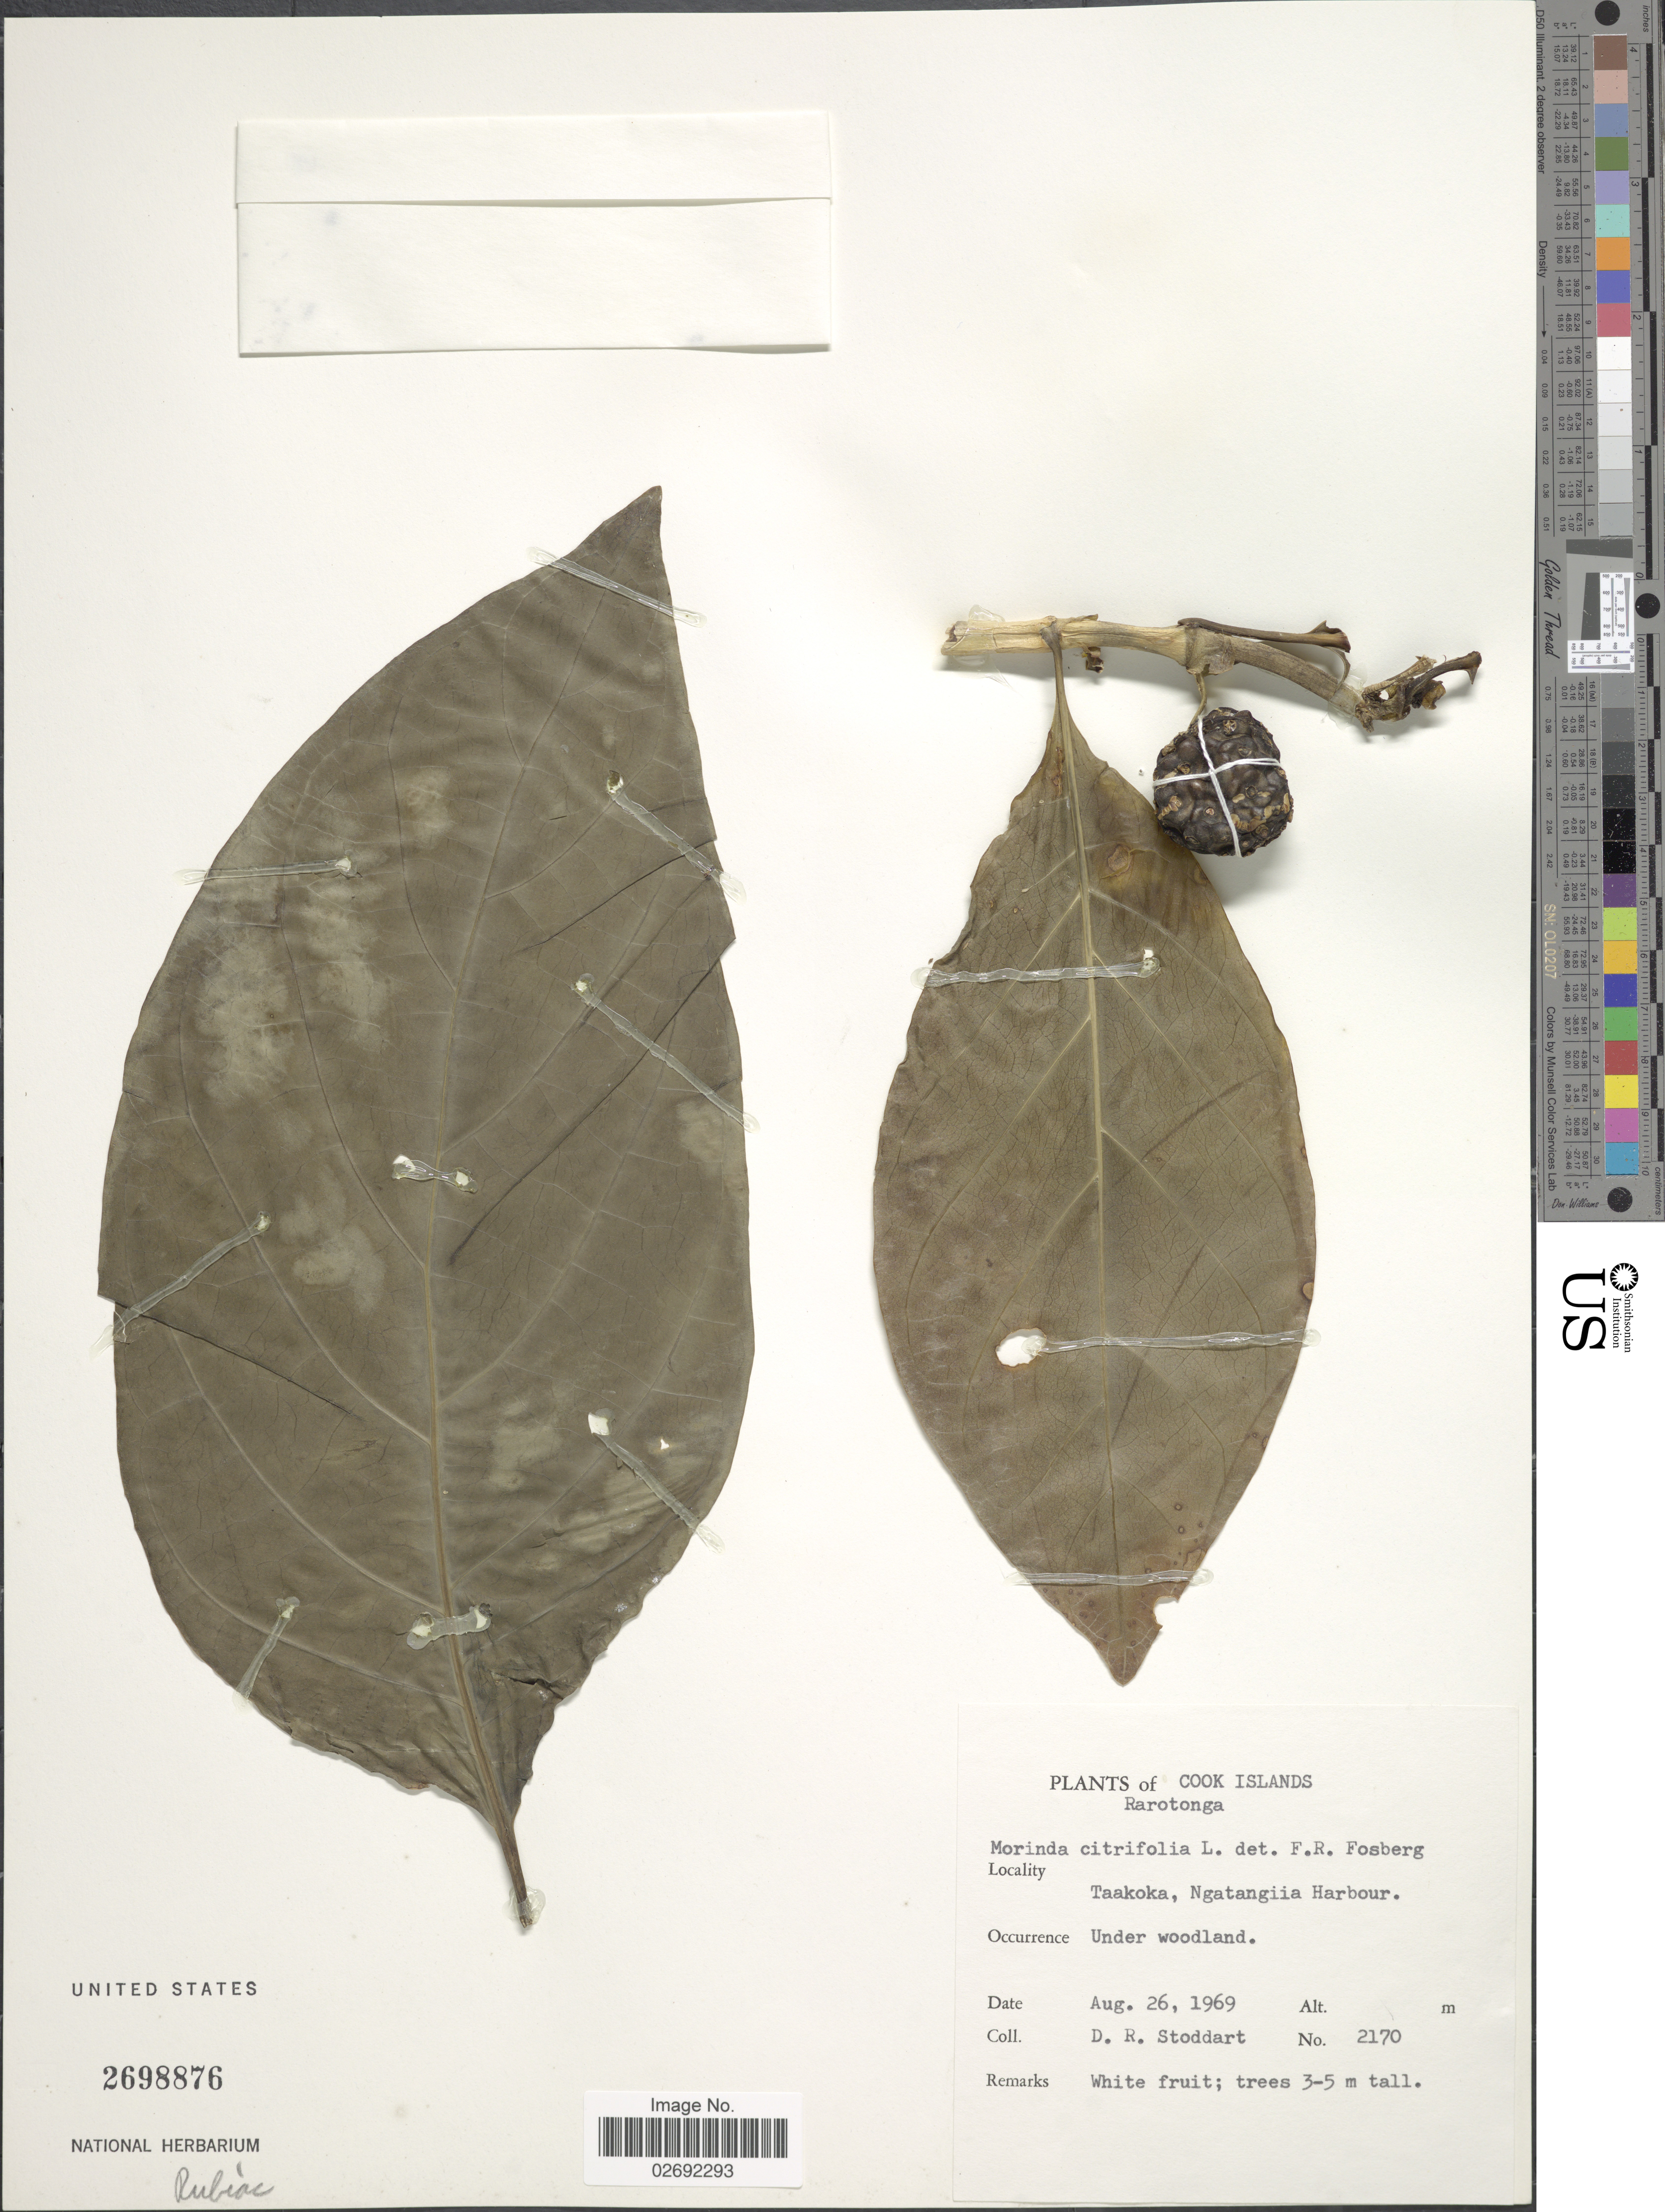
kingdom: Plantae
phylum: Tracheophyta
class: Magnoliopsida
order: Gentianales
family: Rubiaceae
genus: Morinda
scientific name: Morinda citrifolia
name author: L.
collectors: D. R. Stoddart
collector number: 2170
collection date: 1969-08-26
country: Cook Islands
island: Rarotonga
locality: Rarotonga. Taakoka, Ngatangiia Harbour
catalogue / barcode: US 2698876